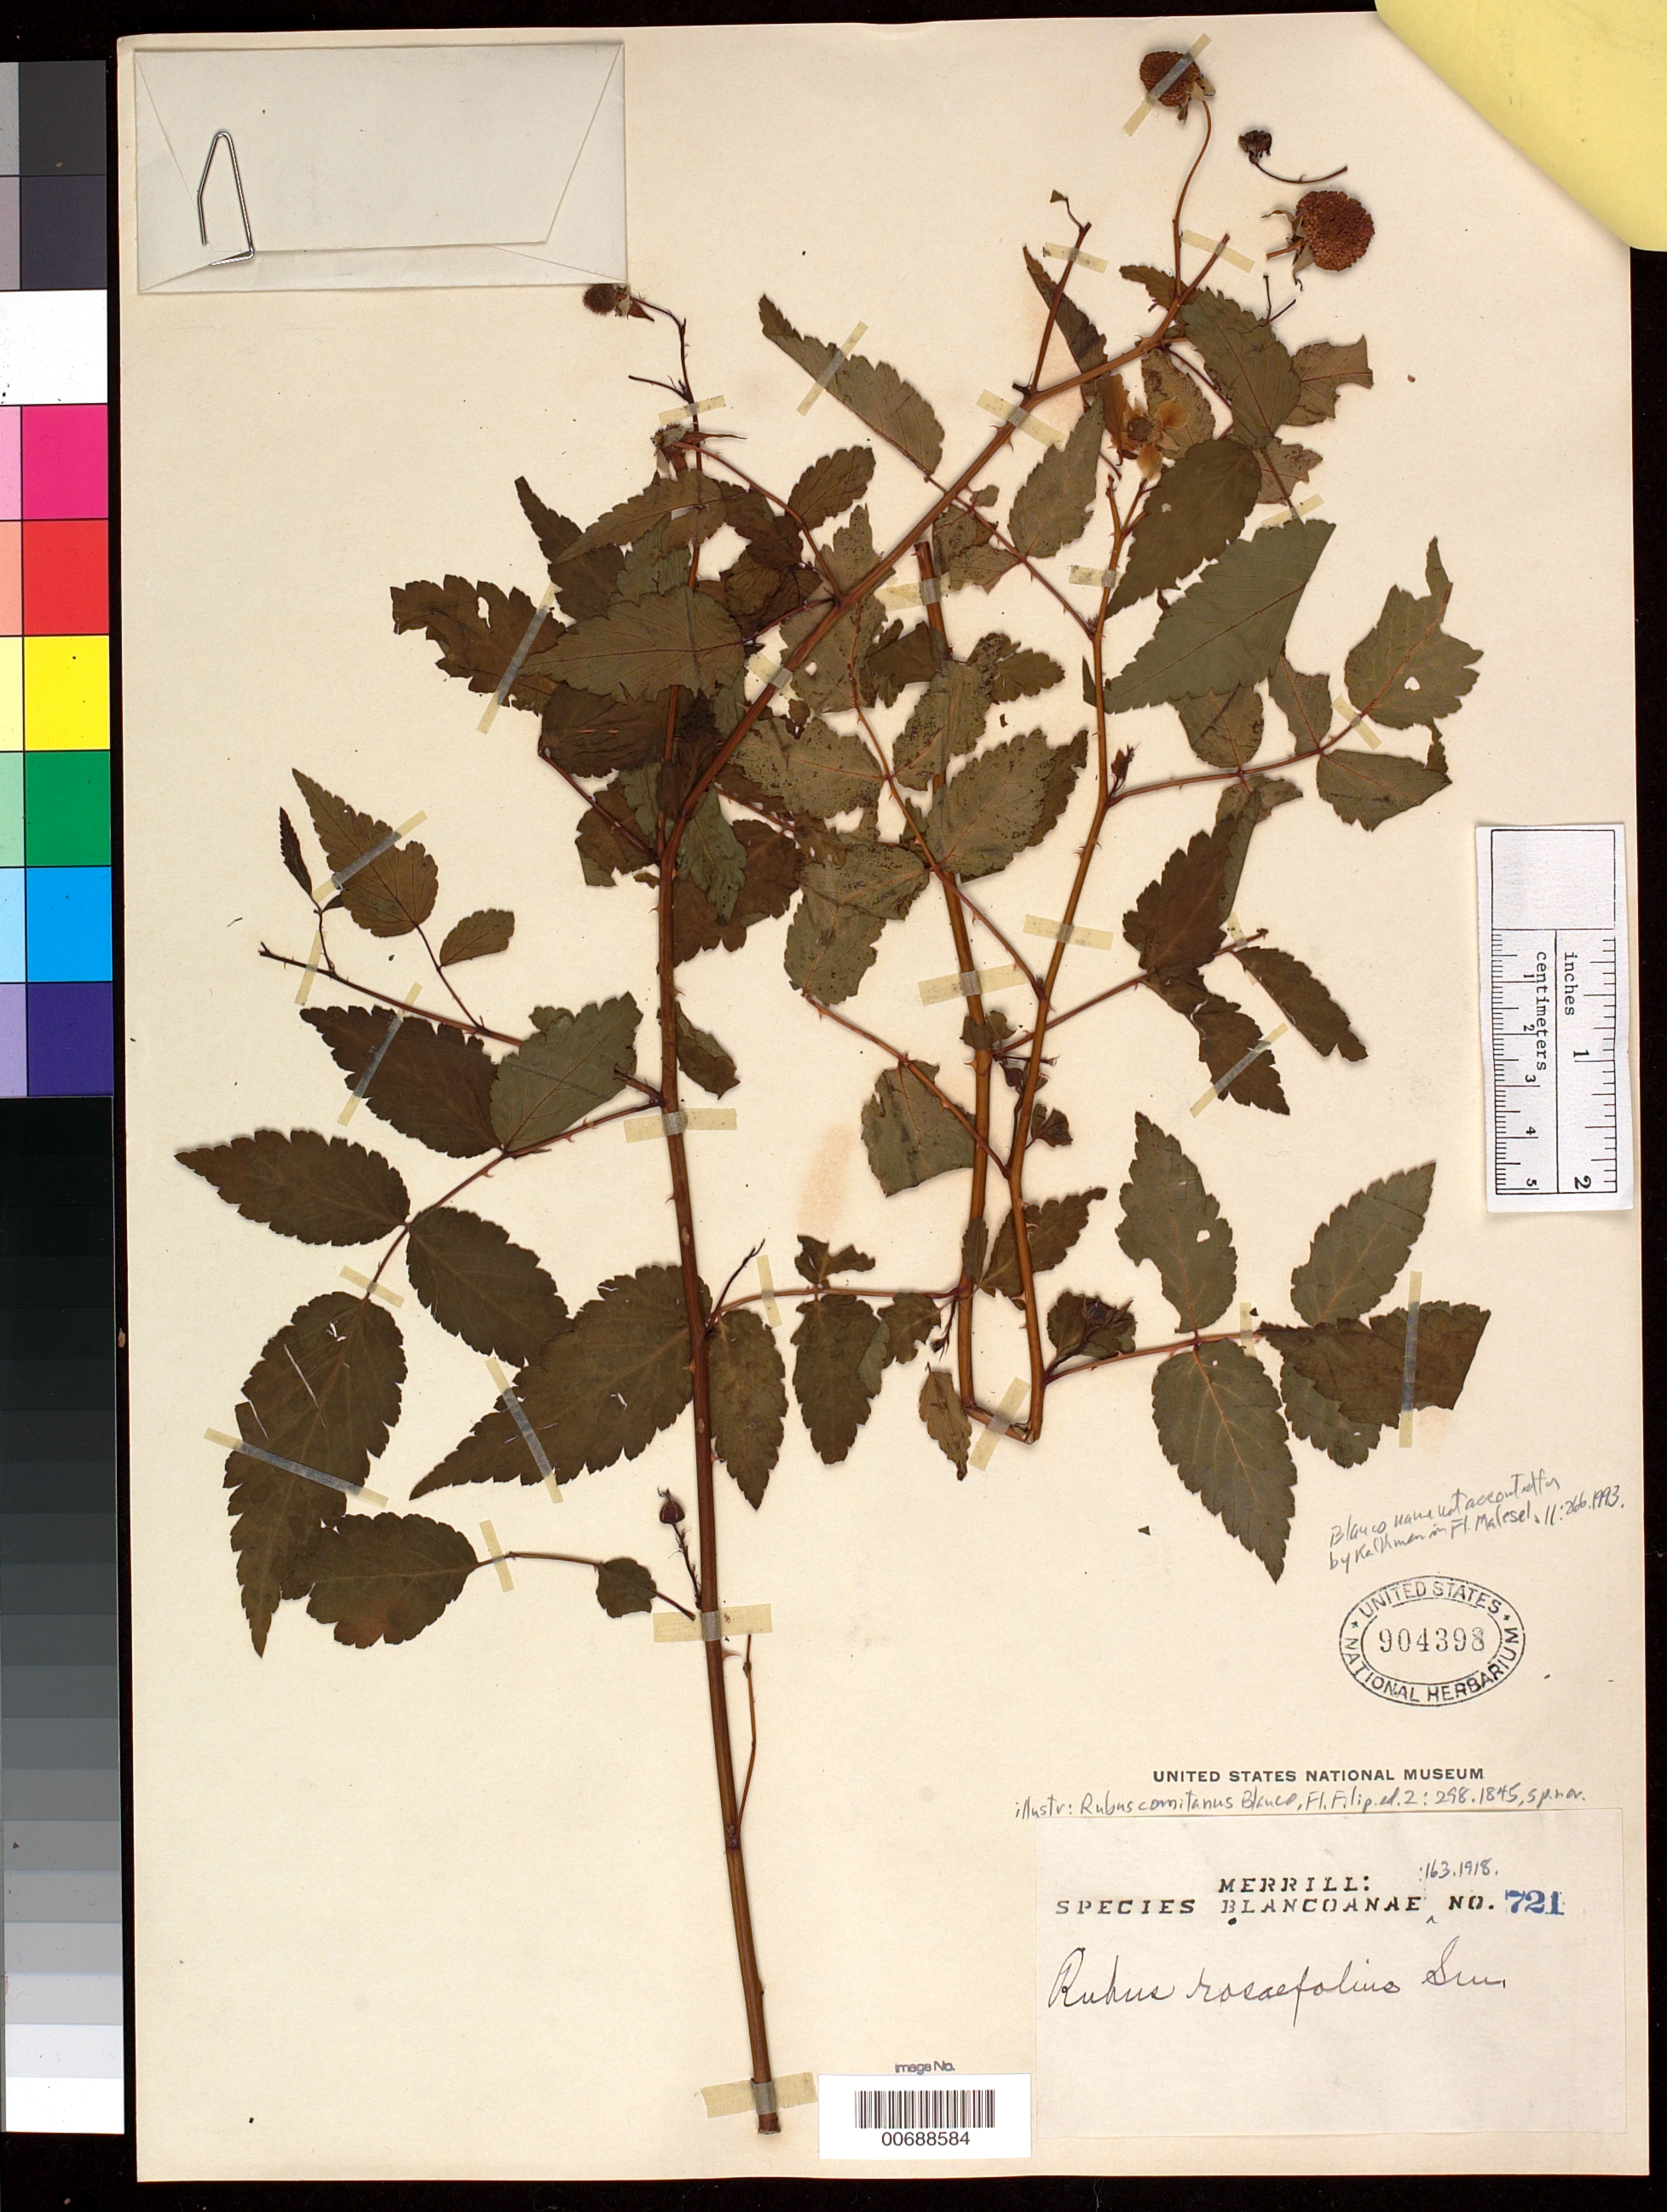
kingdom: Plantae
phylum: Tracheophyta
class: Magnoliopsida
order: Rosales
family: Rosaceae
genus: Rubus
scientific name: Rubus rosifolius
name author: Sm.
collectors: E. D. Merrill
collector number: Sp. Blancoan. 0721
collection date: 1914-12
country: Philippines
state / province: Calabarzon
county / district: Rizal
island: Luzon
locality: Montalban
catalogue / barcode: US 904398